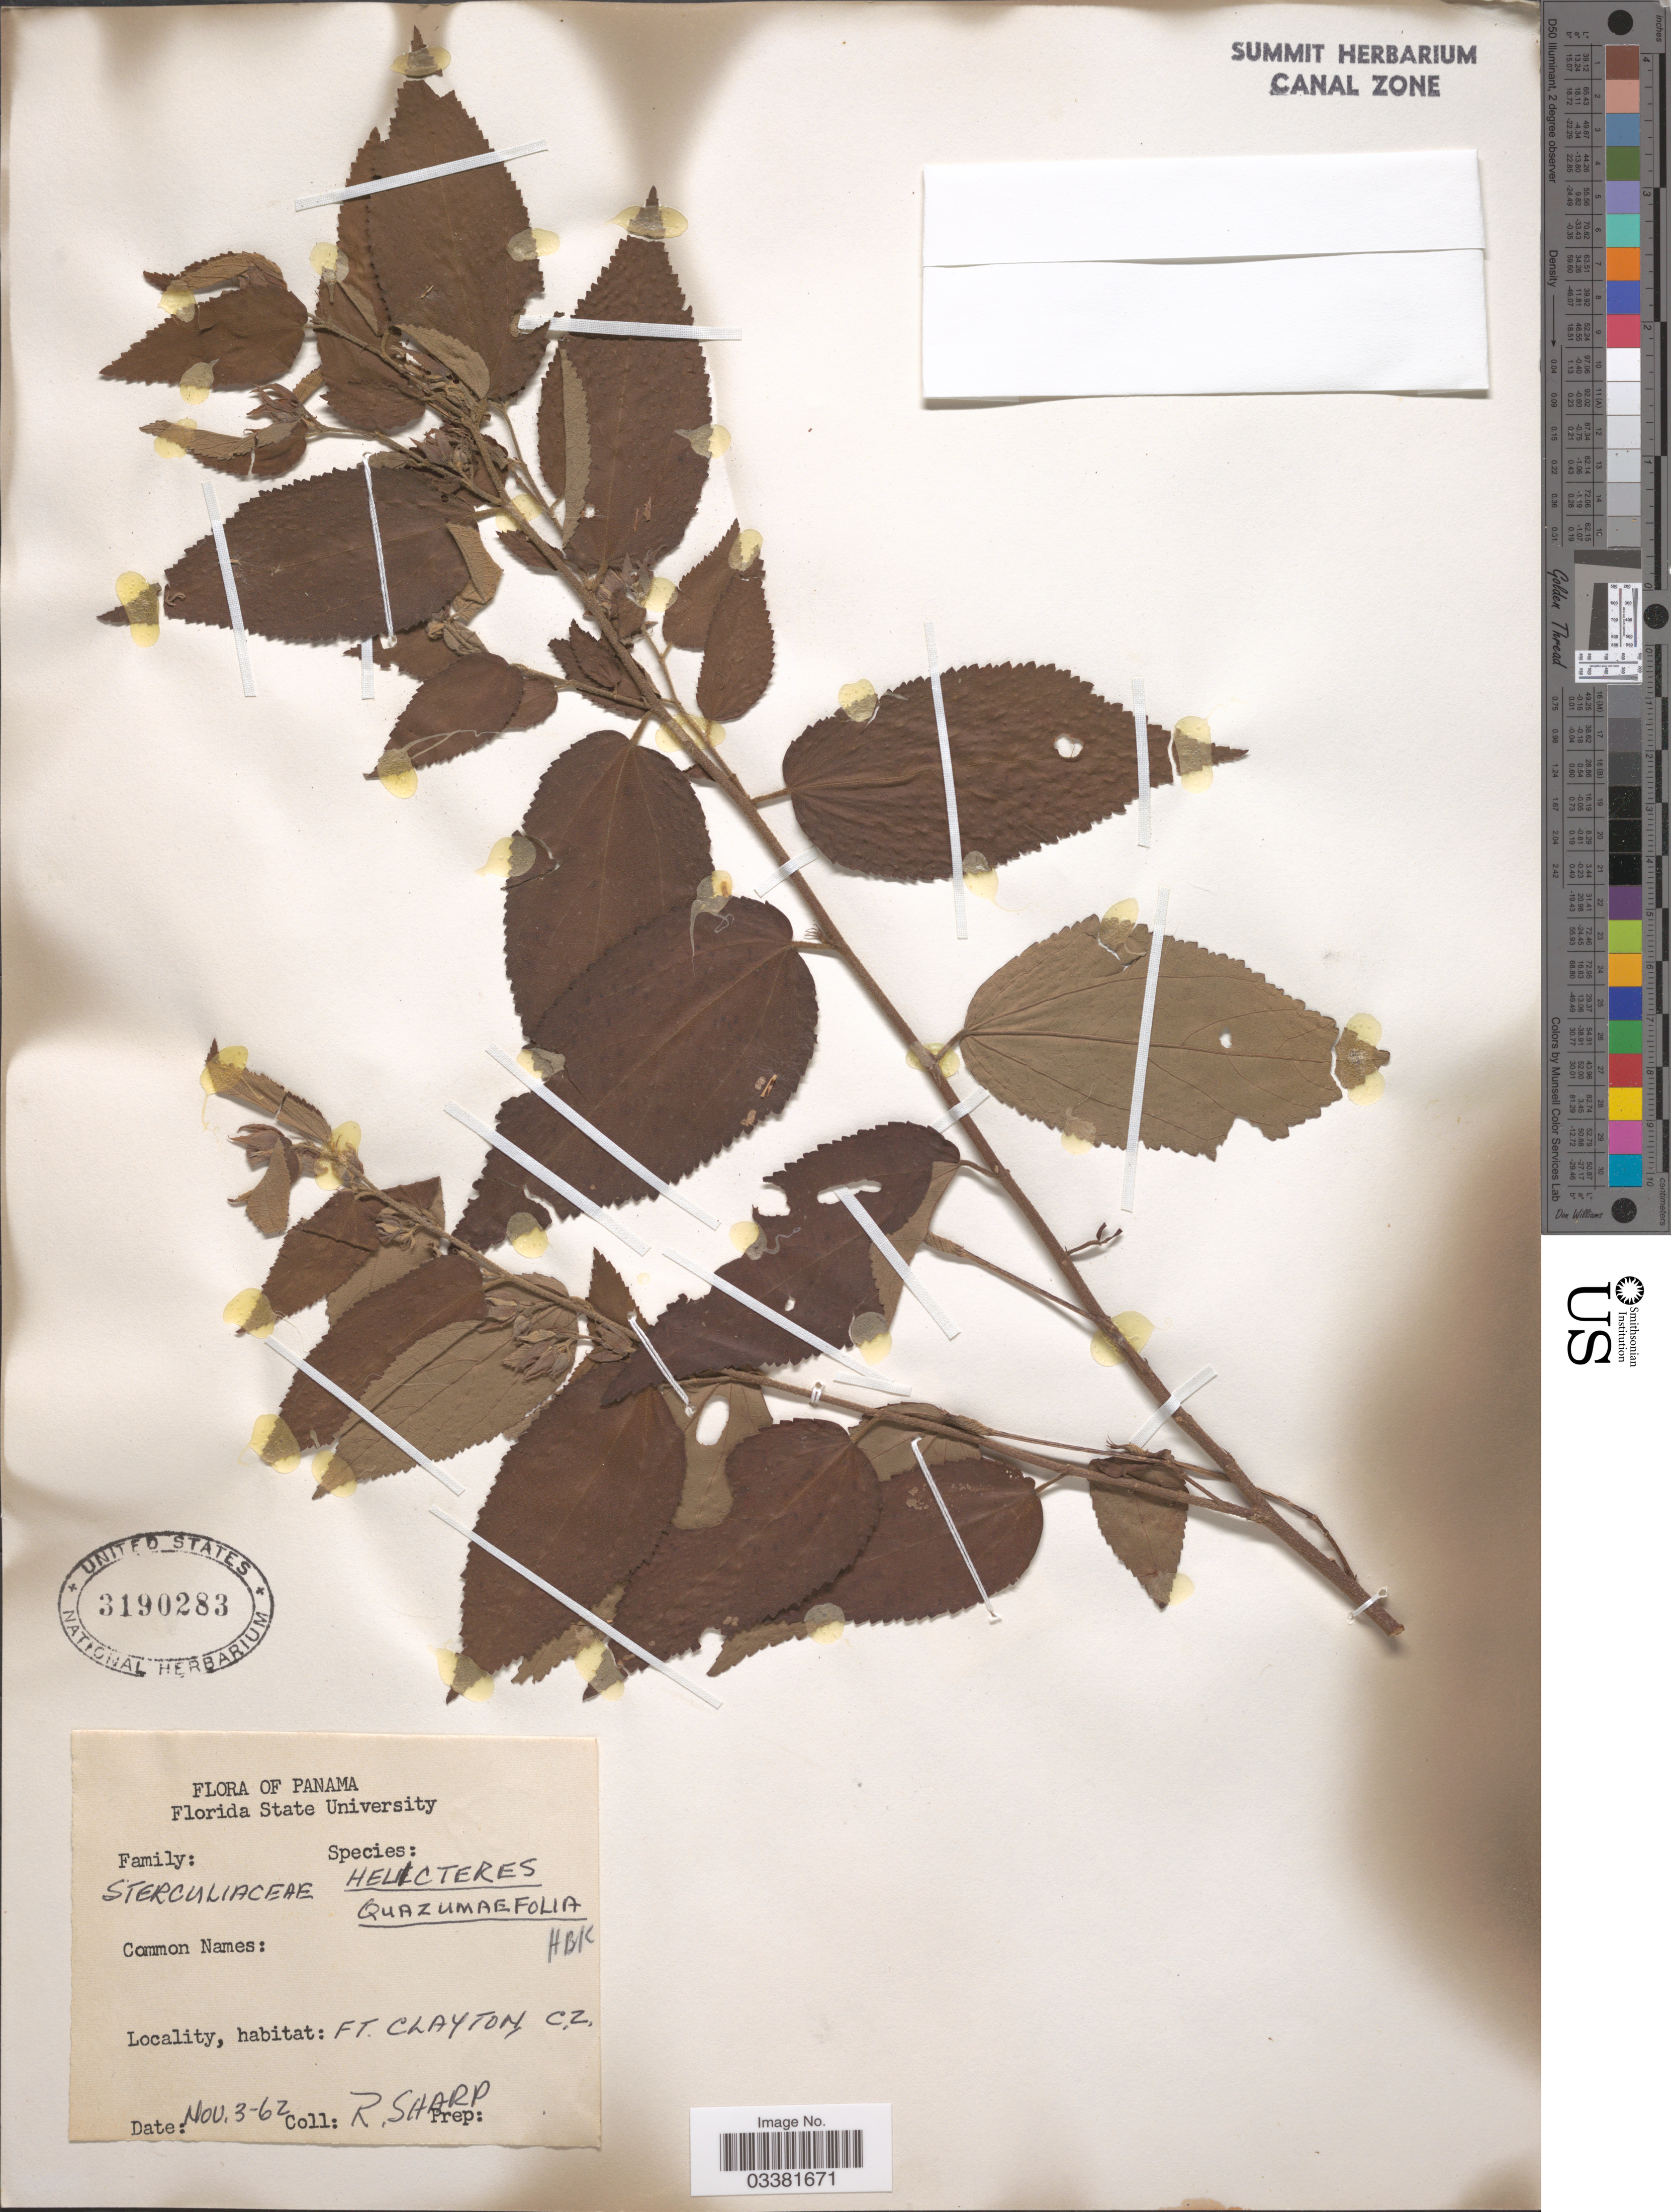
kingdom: Plantae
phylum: Tracheophyta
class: Magnoliopsida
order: Malvales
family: Malvaceae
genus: Helicteres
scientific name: Helicteres guazumifolia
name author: Kunth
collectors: R. Sharp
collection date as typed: Transcribed d/m/y: 3/11/62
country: Panama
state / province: Colón / Panamá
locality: Ft. Clayton, C.Z.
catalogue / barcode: US 3190283